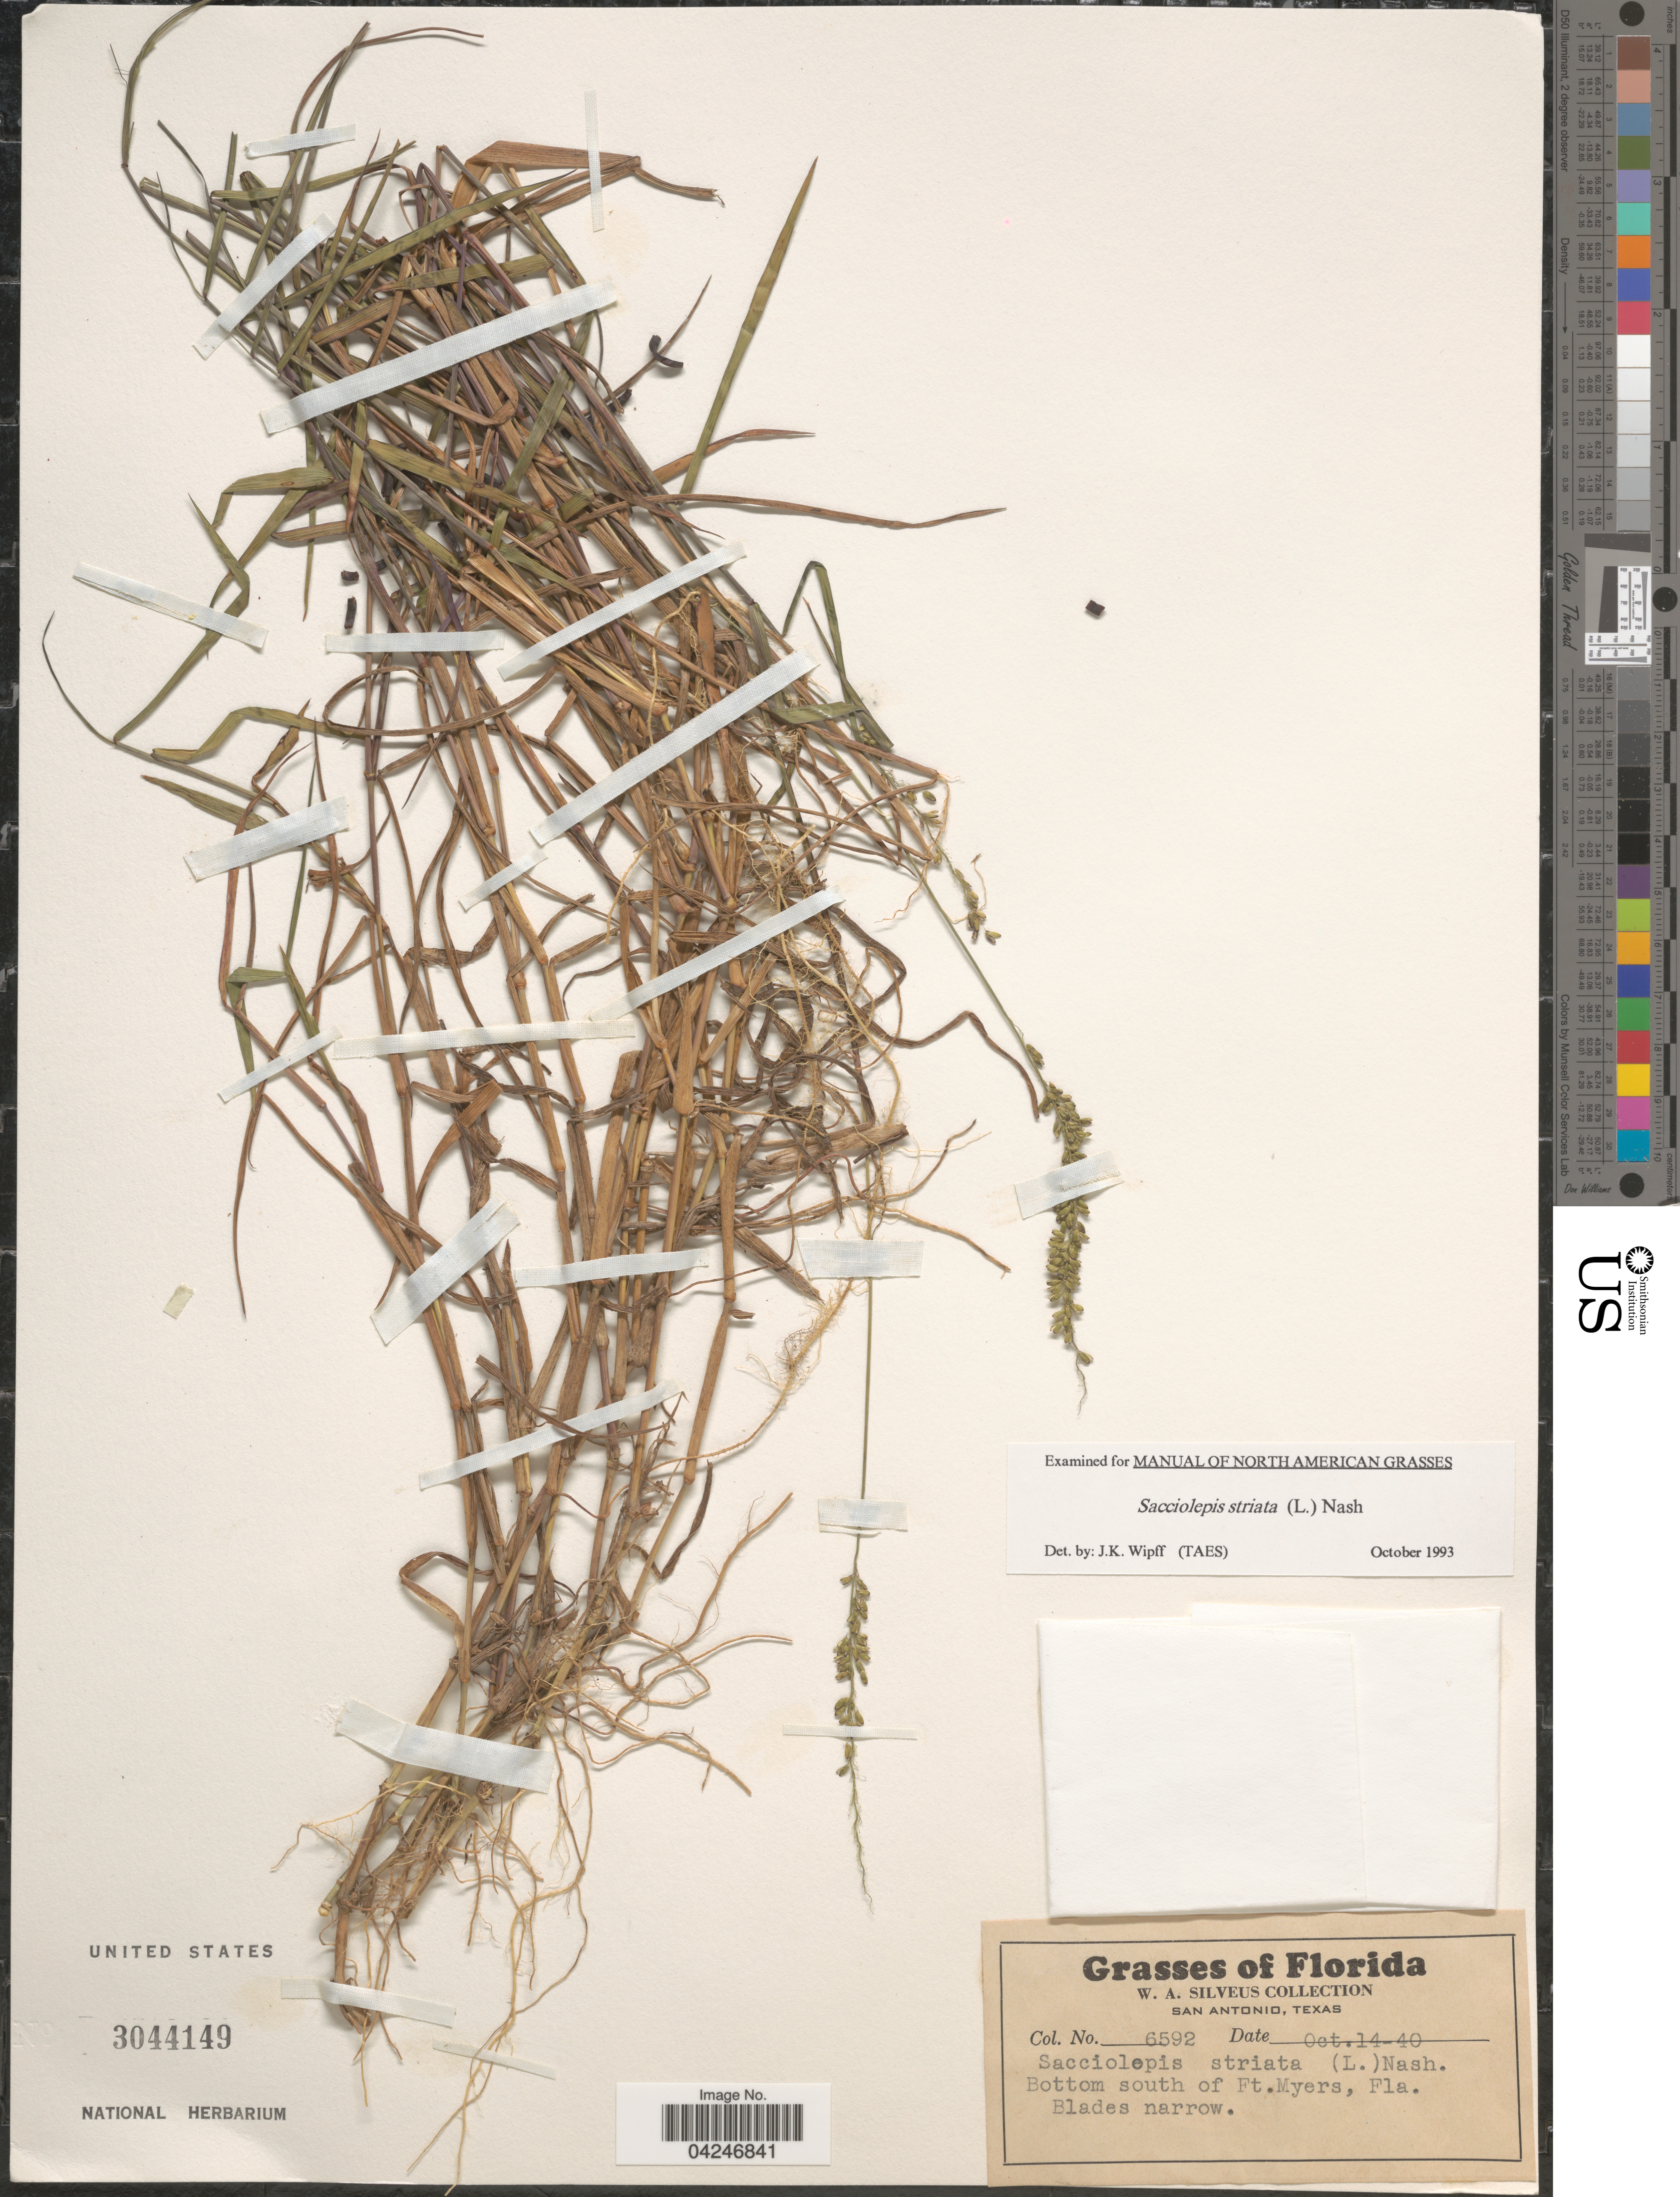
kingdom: Plantae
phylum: Tracheophyta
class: Liliopsida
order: Poales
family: Poaceae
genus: Sacciolepis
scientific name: Sacciolepis striata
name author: (L.) Nash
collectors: W. Silveus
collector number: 6592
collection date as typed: Transcribed d/m/y: 14/10/40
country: United States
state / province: Florida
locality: Bottom south of Ft.Myers.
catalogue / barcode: US 3044149